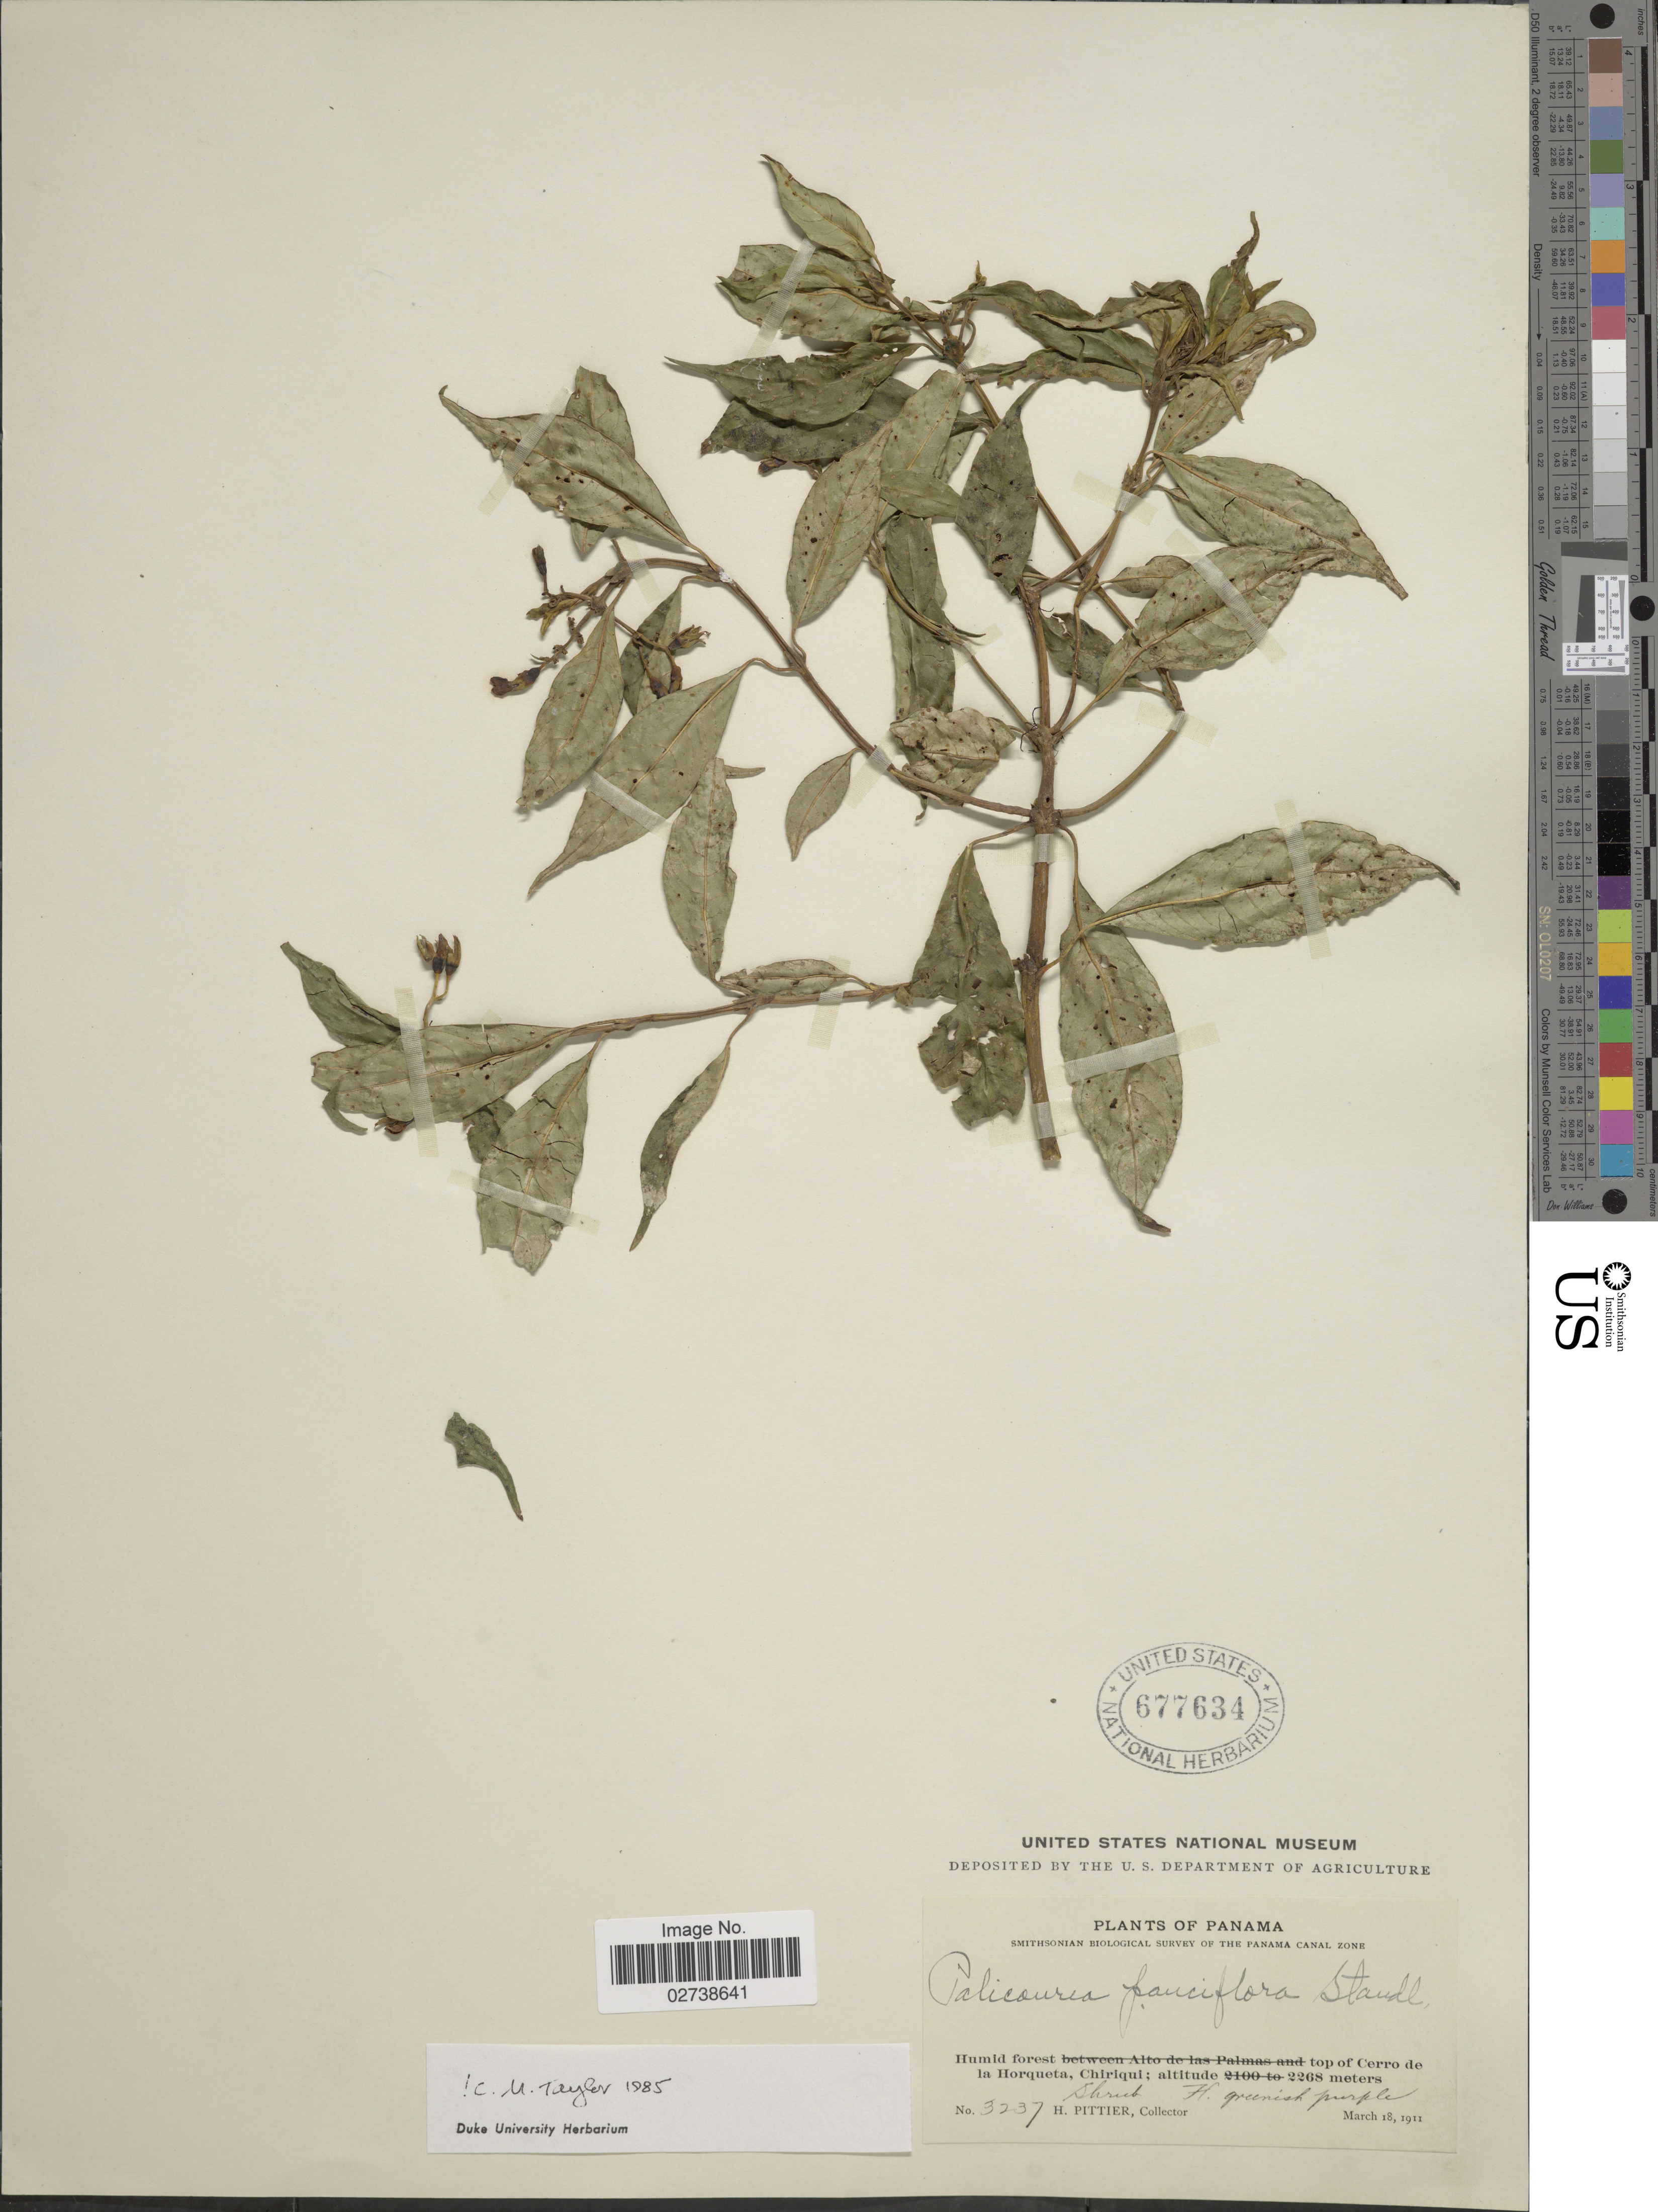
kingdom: Plantae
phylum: Tracheophyta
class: Magnoliopsida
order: Gentianales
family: Rubiaceae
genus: Palicourea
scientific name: Palicourea pauciflora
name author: Standl.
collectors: H. F. Pittier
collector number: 3237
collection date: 1911-03-18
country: Panama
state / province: Chiriqui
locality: Humid forest top of Cerro de la Horqueta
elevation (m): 2268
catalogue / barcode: US 677634